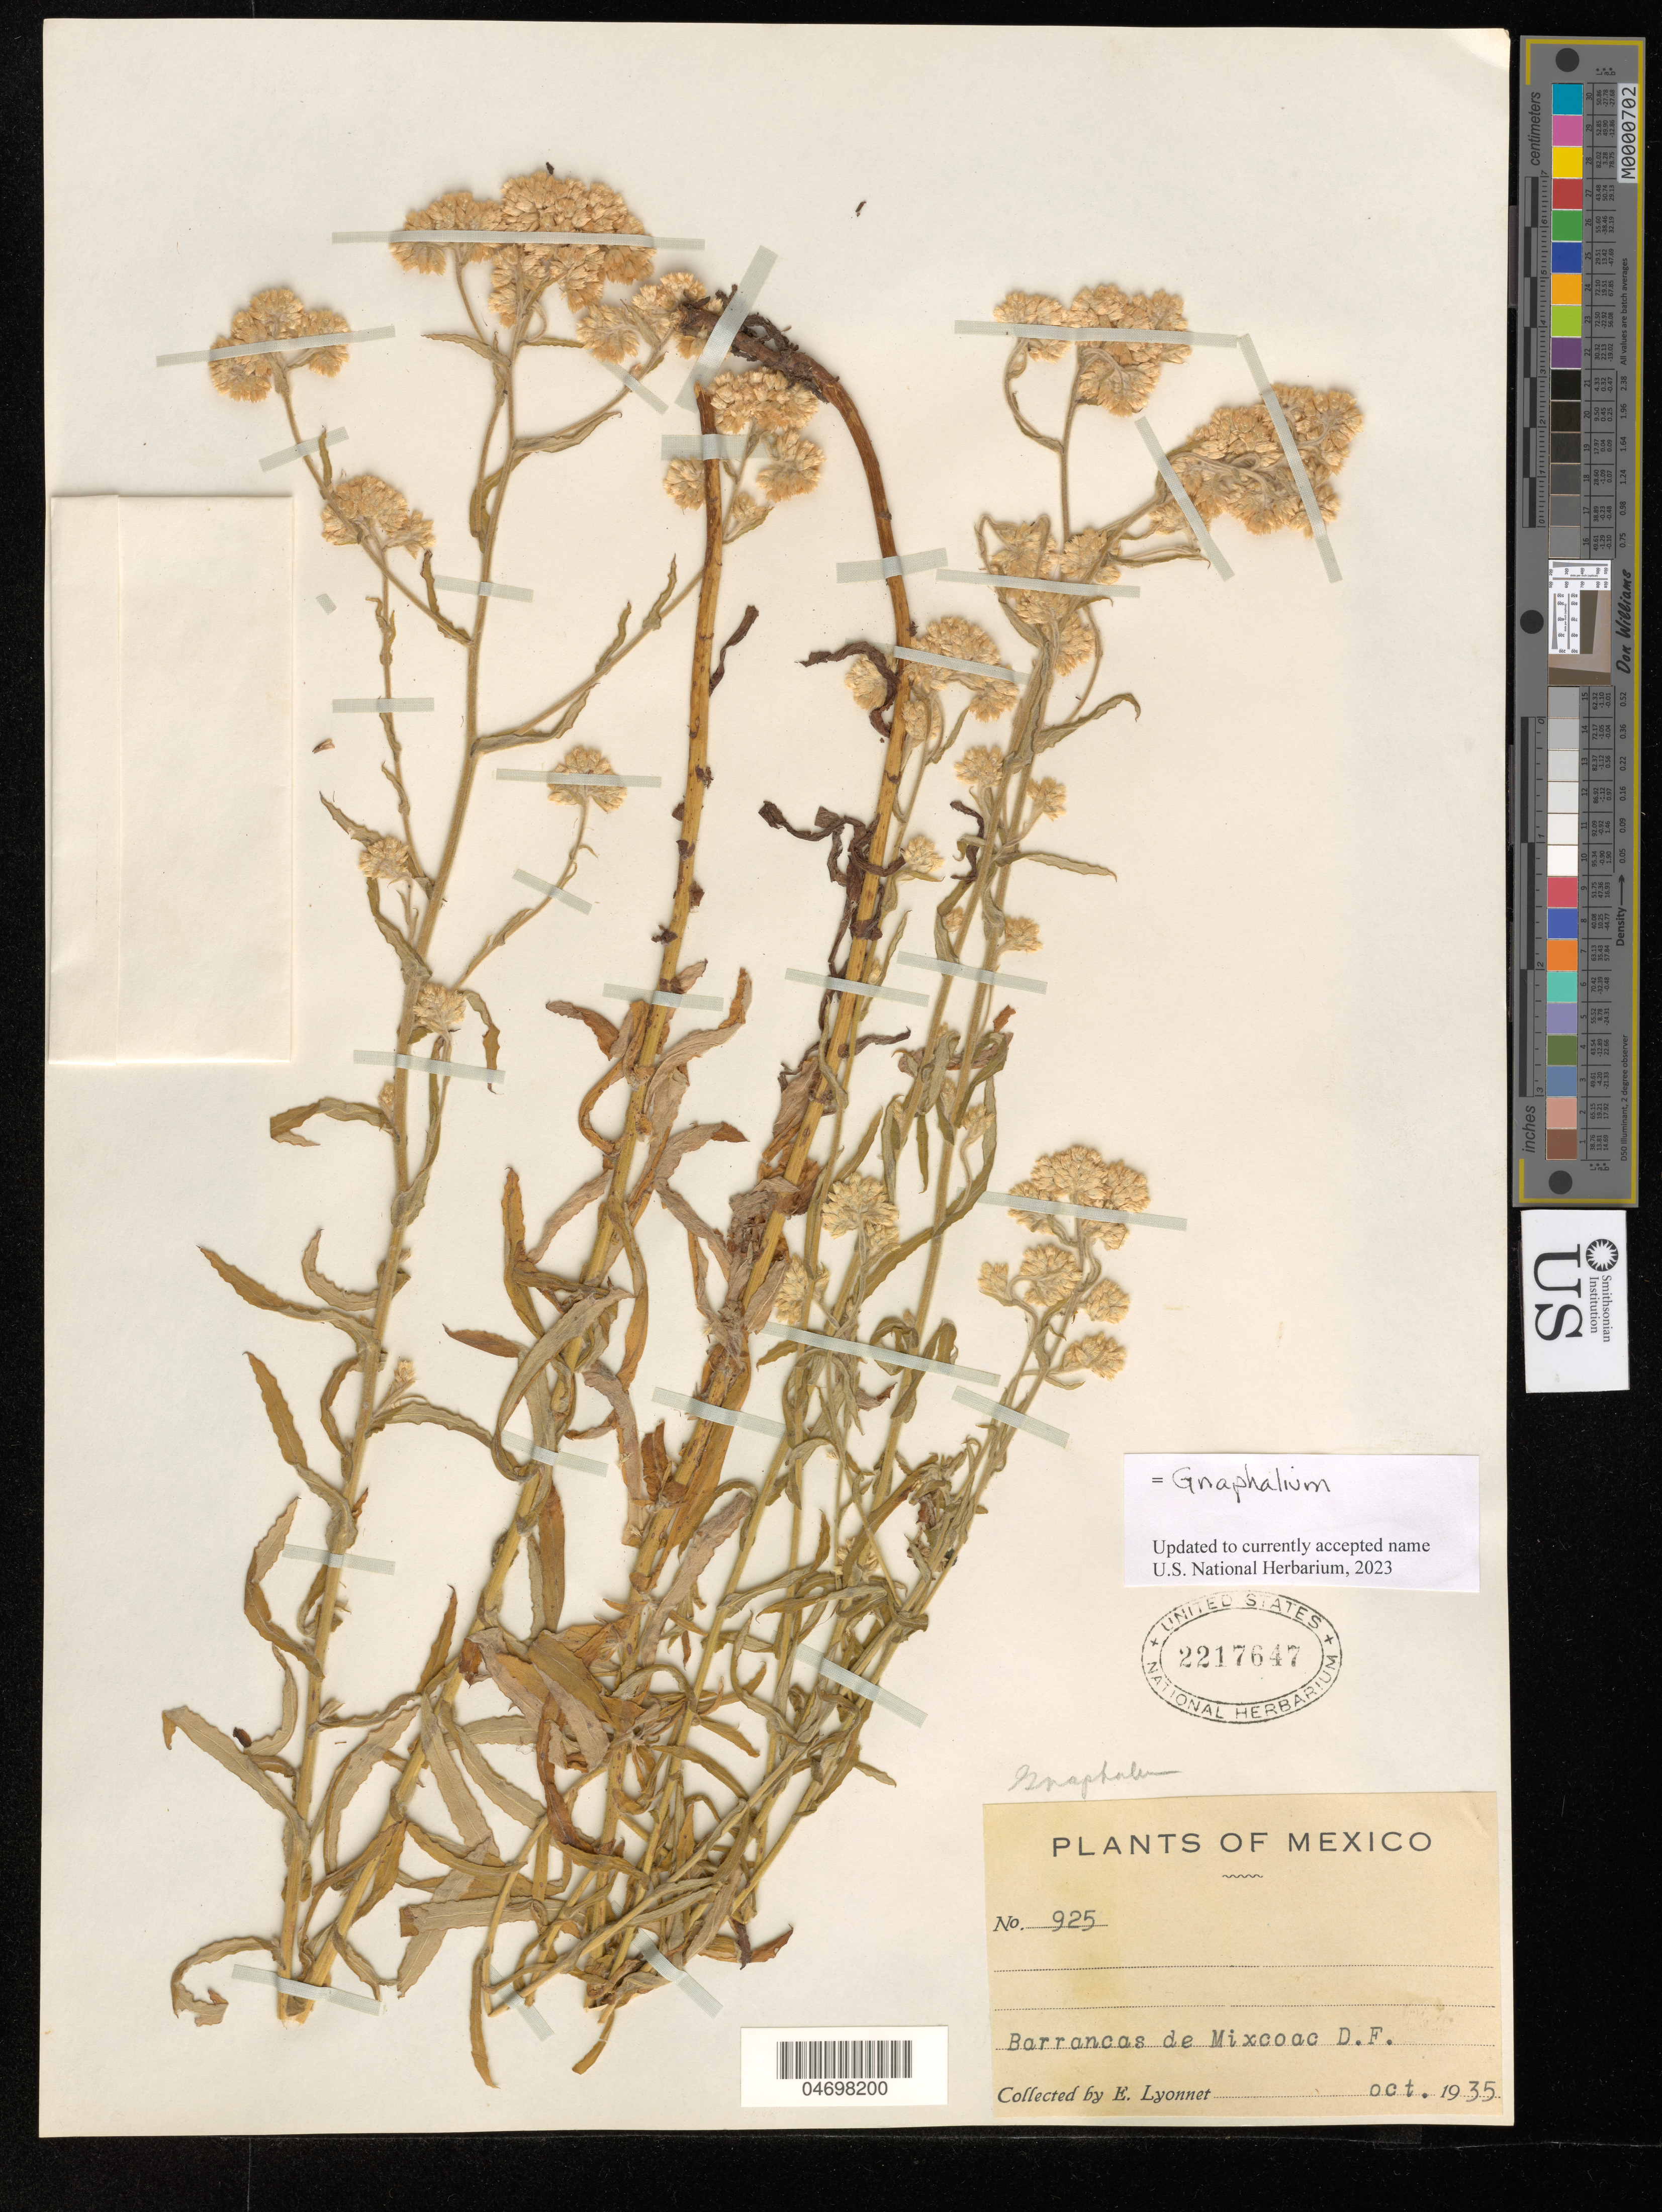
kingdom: Plantae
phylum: Tracheophyta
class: Magnoliopsida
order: Asterales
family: Asteraceae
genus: Gnaphalium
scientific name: Gnaphalium sp.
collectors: E. Lyonnet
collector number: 925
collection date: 1935-10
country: Mexico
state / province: Distrito Federal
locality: Barrancas de Mixcoac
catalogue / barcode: US 2217647